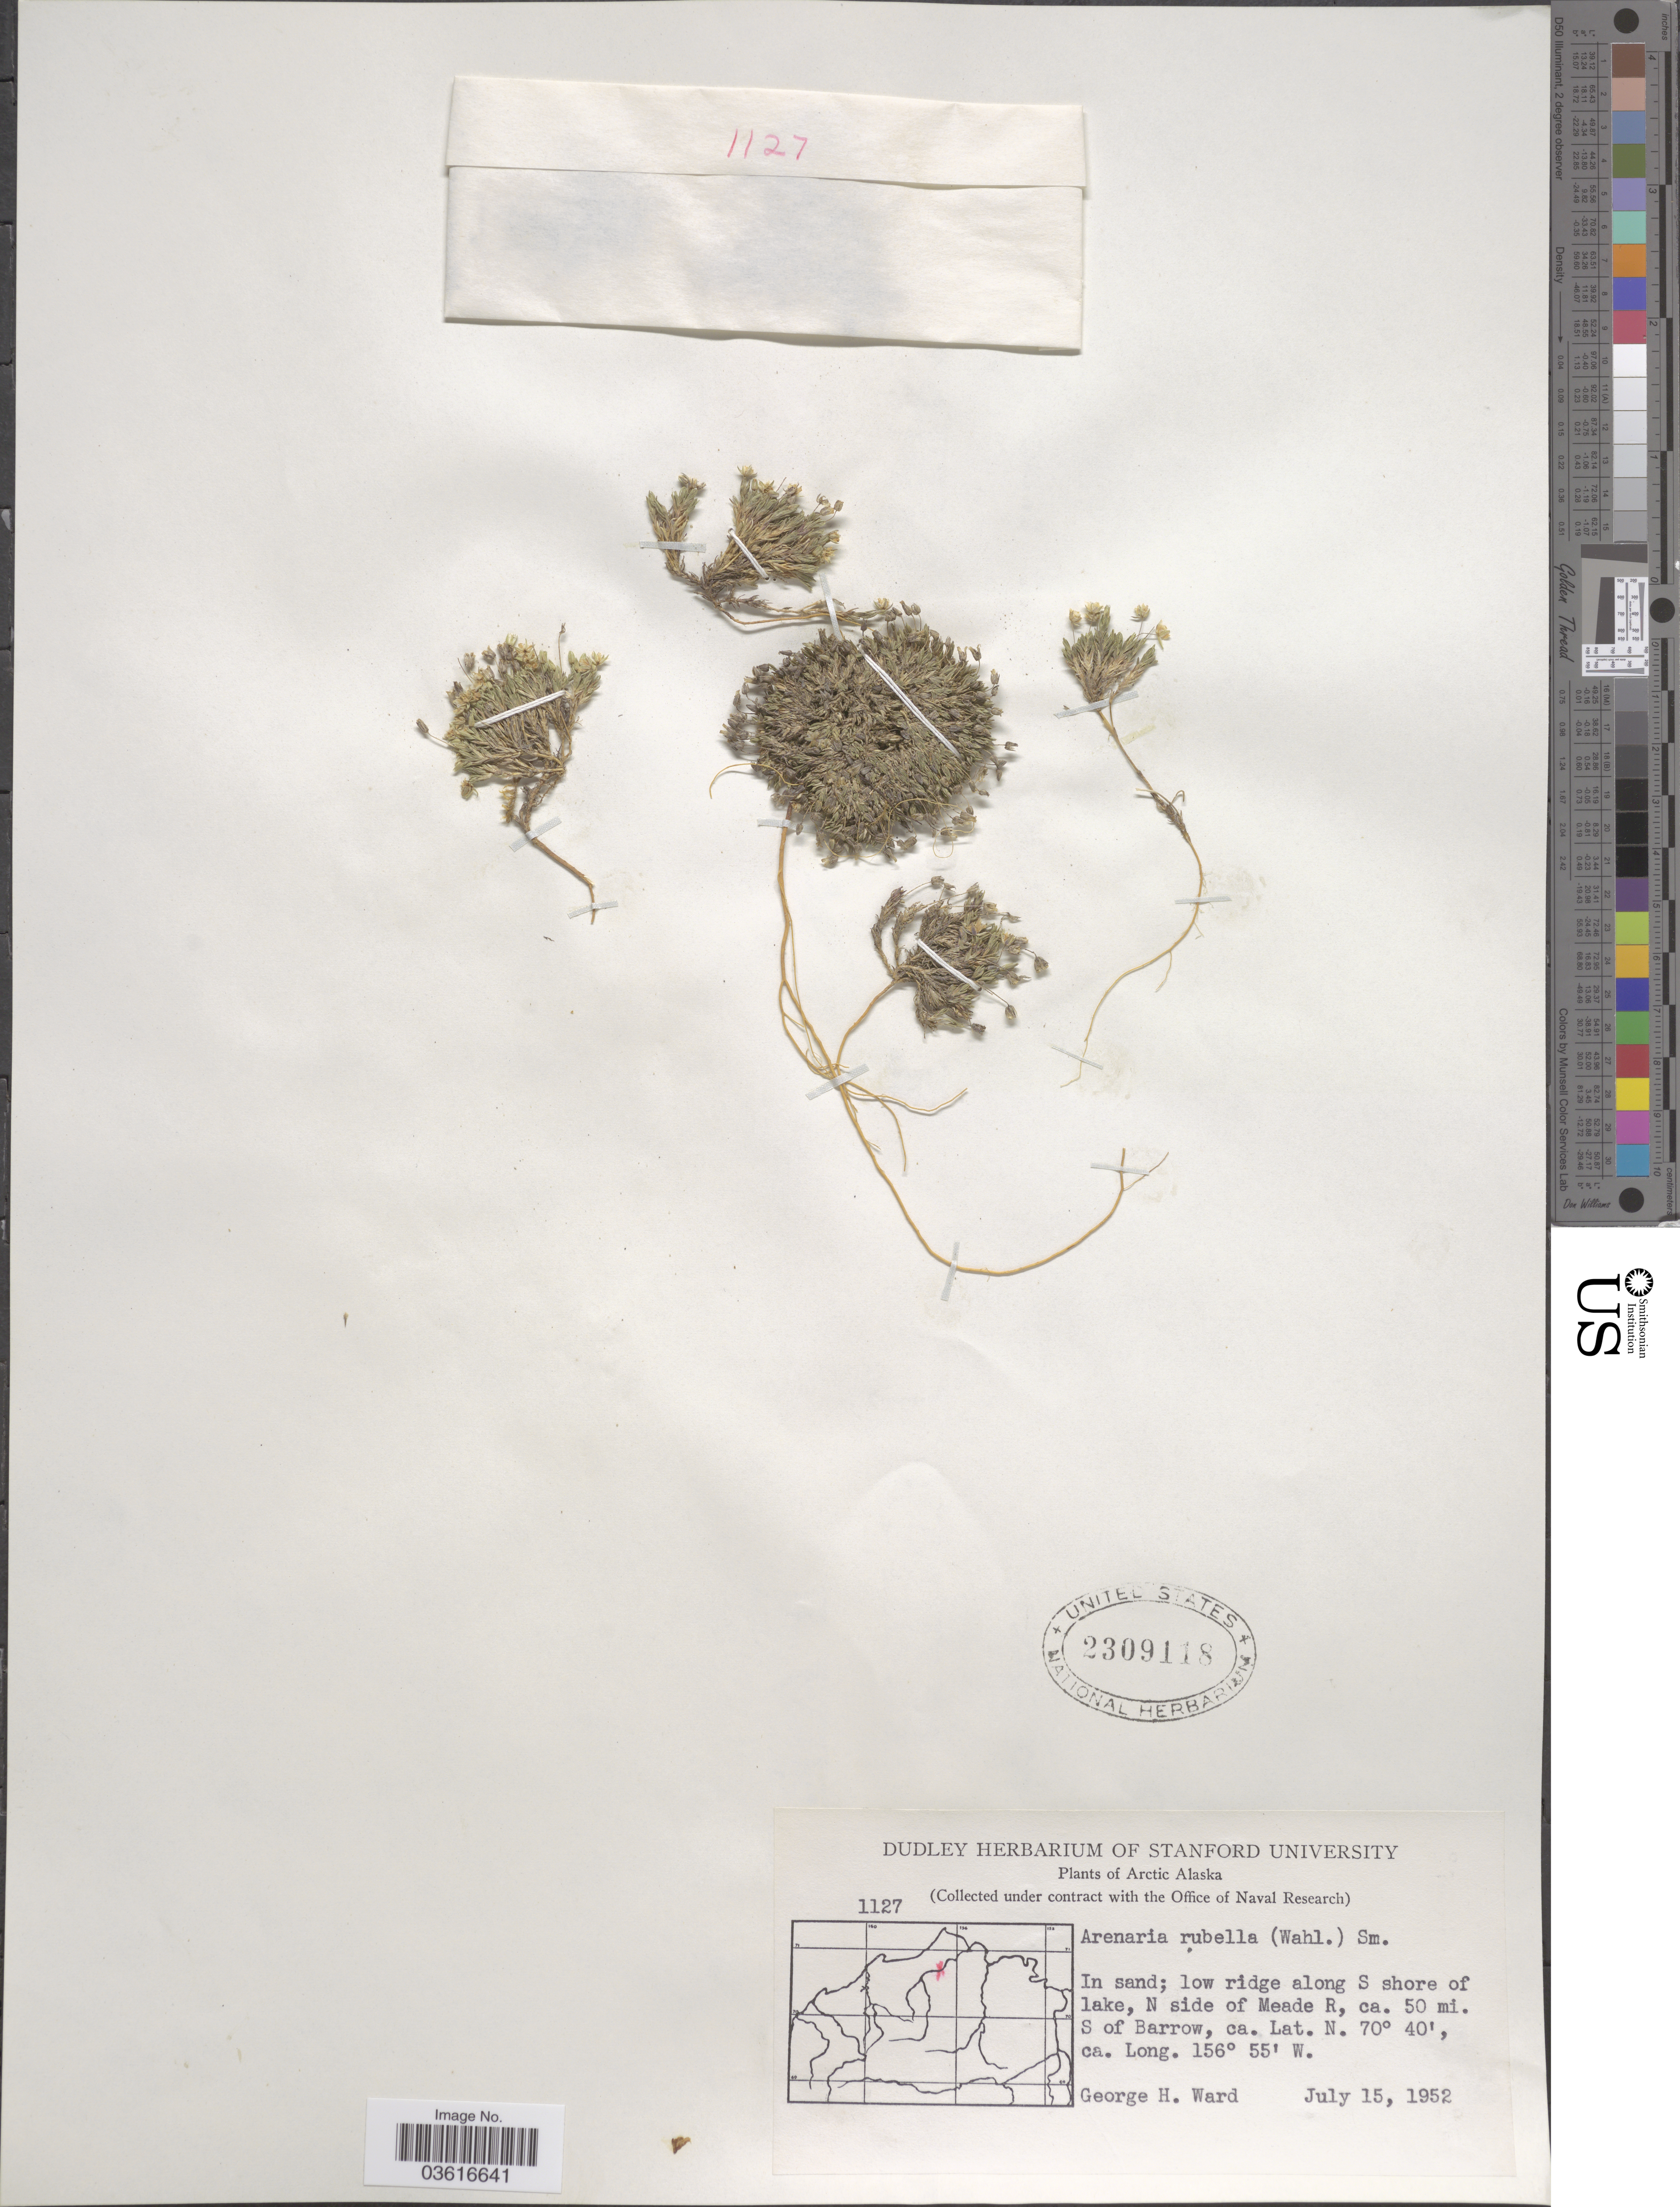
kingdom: Plantae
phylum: Tracheophyta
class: Magnoliopsida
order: Caryophyllales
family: Caryophyllaceae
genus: Minuartia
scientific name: Minuartia rubella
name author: (Wahlenb.) Hiern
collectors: G. H. Ward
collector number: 1127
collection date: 1952-07-15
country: United States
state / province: Alaska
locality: Arctic. Along S shore of lake, N side of Meade R, ca. 50 mi. S of Barrow.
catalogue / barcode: US 2309118